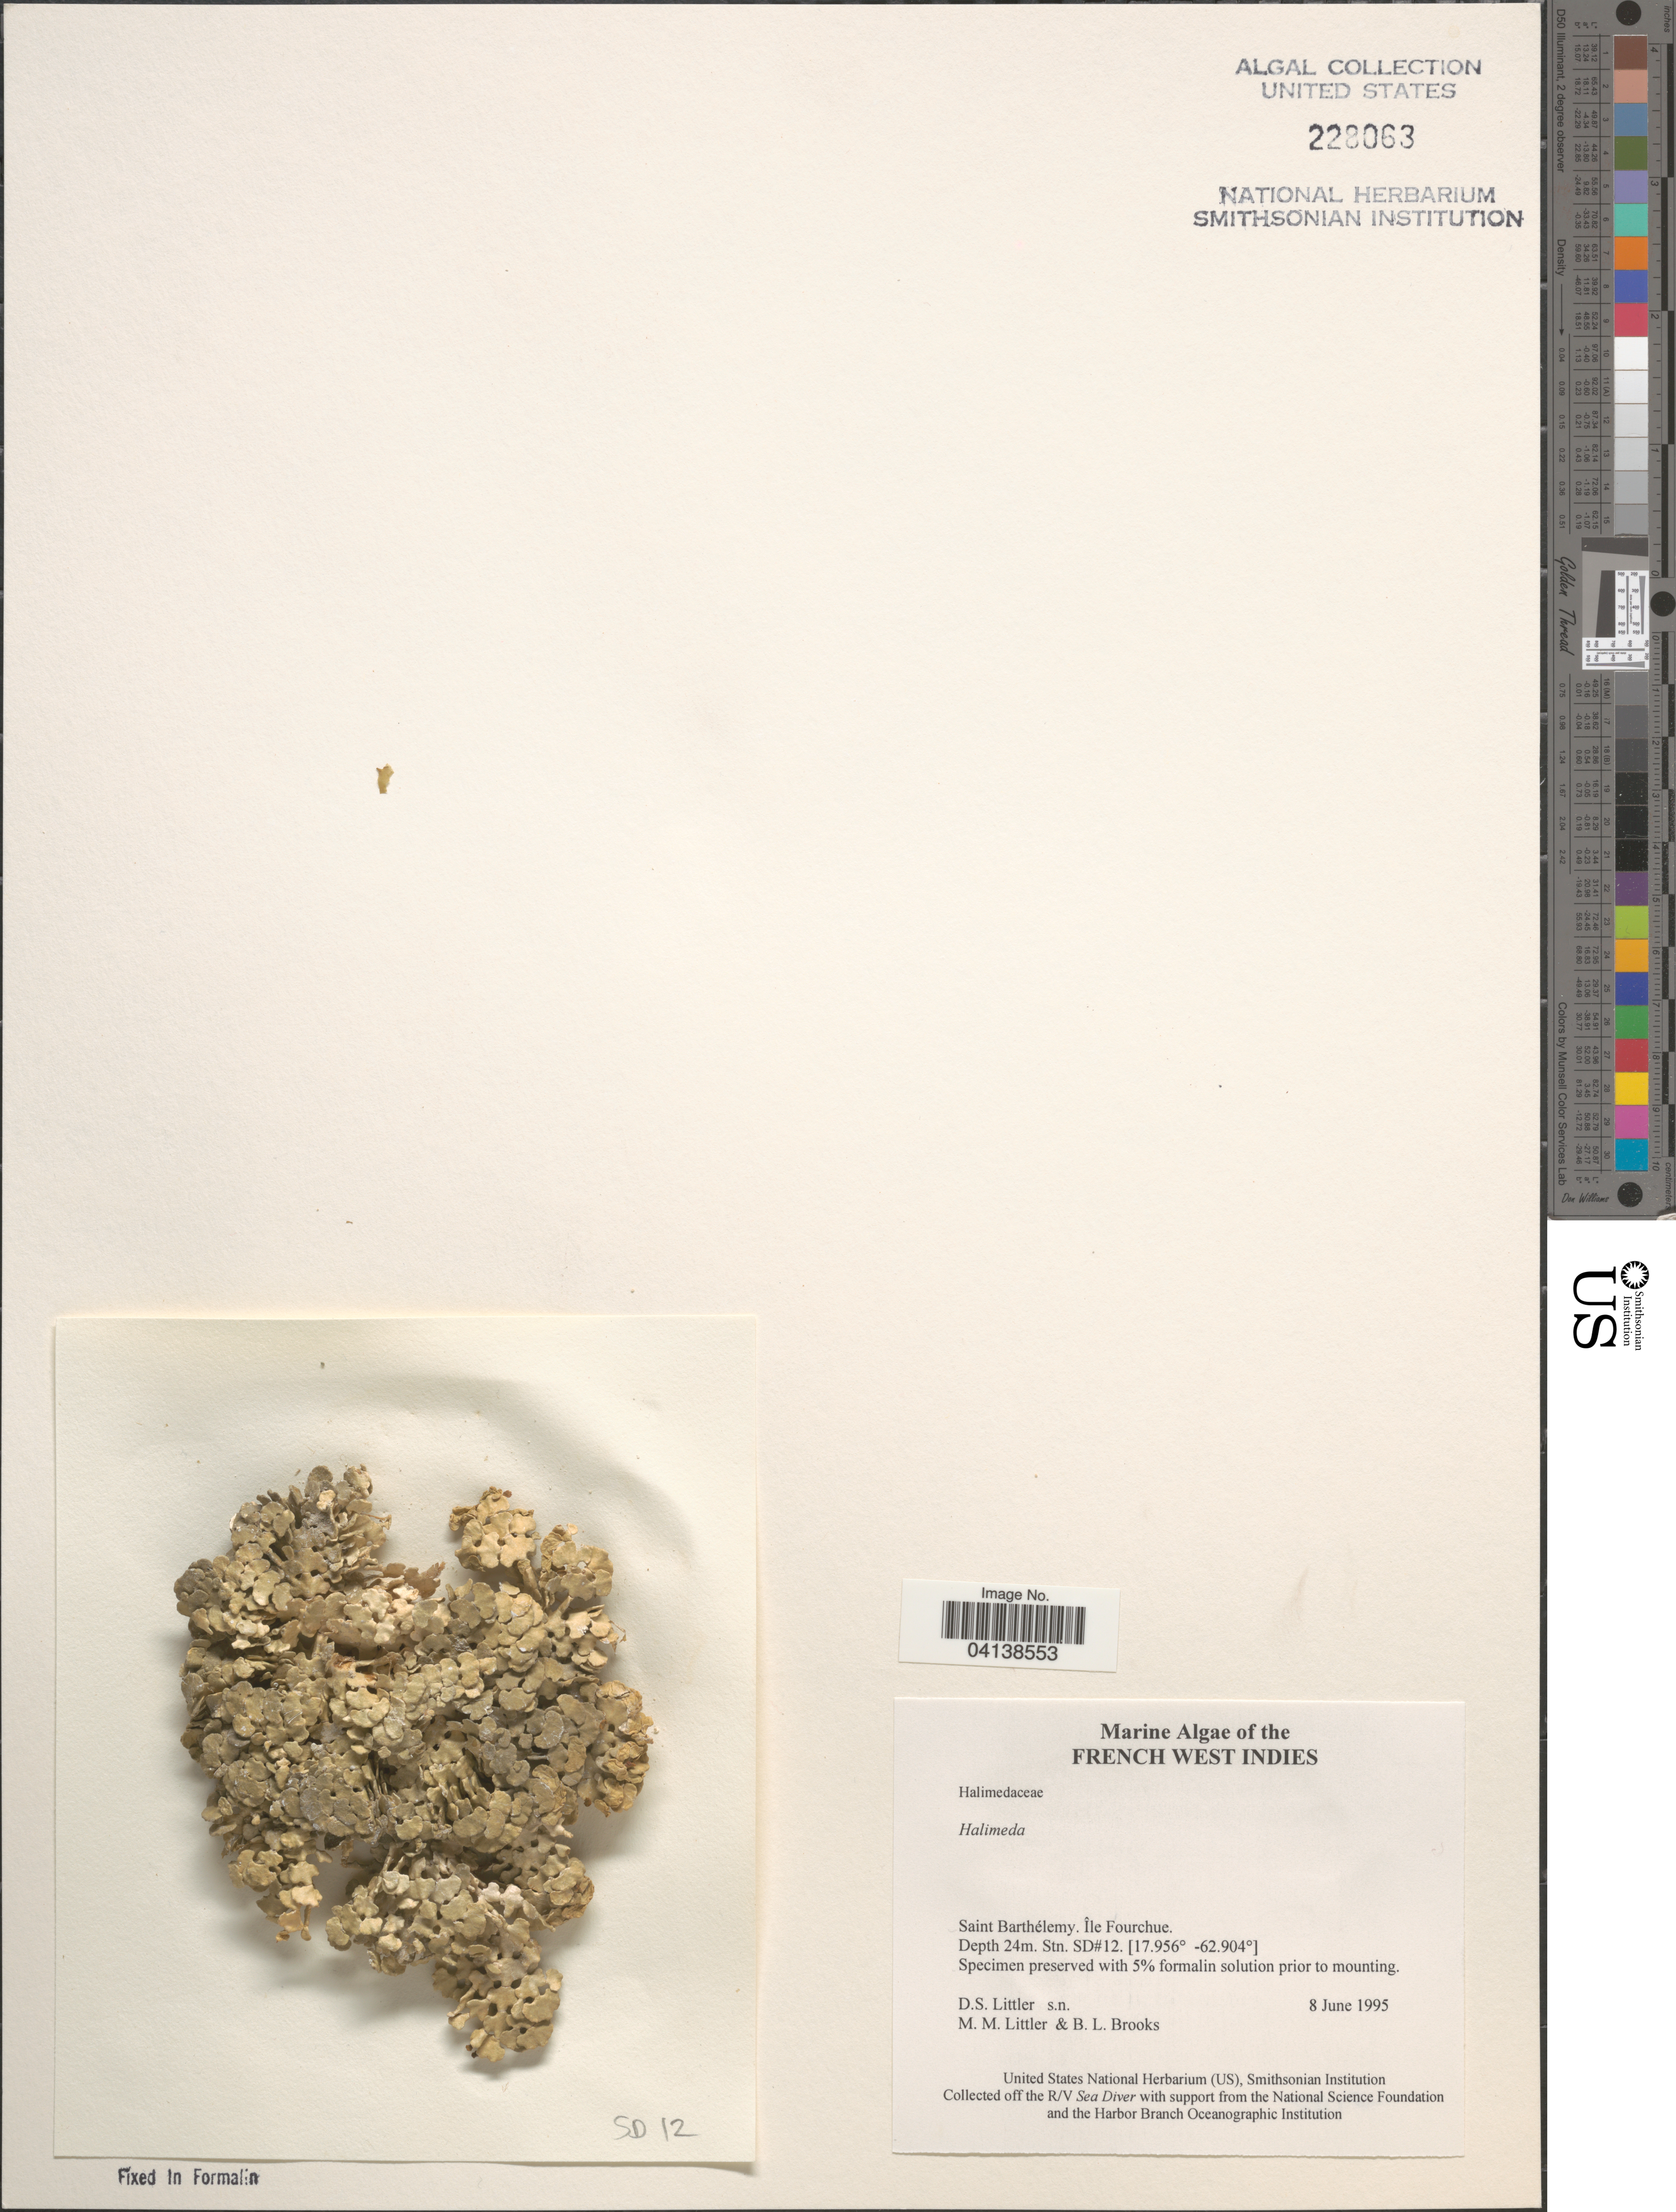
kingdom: Plantae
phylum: Chlorophyta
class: Ulvophyceae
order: Bryopsidales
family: Halimedaceae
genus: Halimeda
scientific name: Halimeda sp.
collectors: D. S. Littler & B. Brooks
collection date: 1995-06-08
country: Saint Barthélemy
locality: French West Indies. Île Fourchue. Stn. SD#12.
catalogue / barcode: US 228063